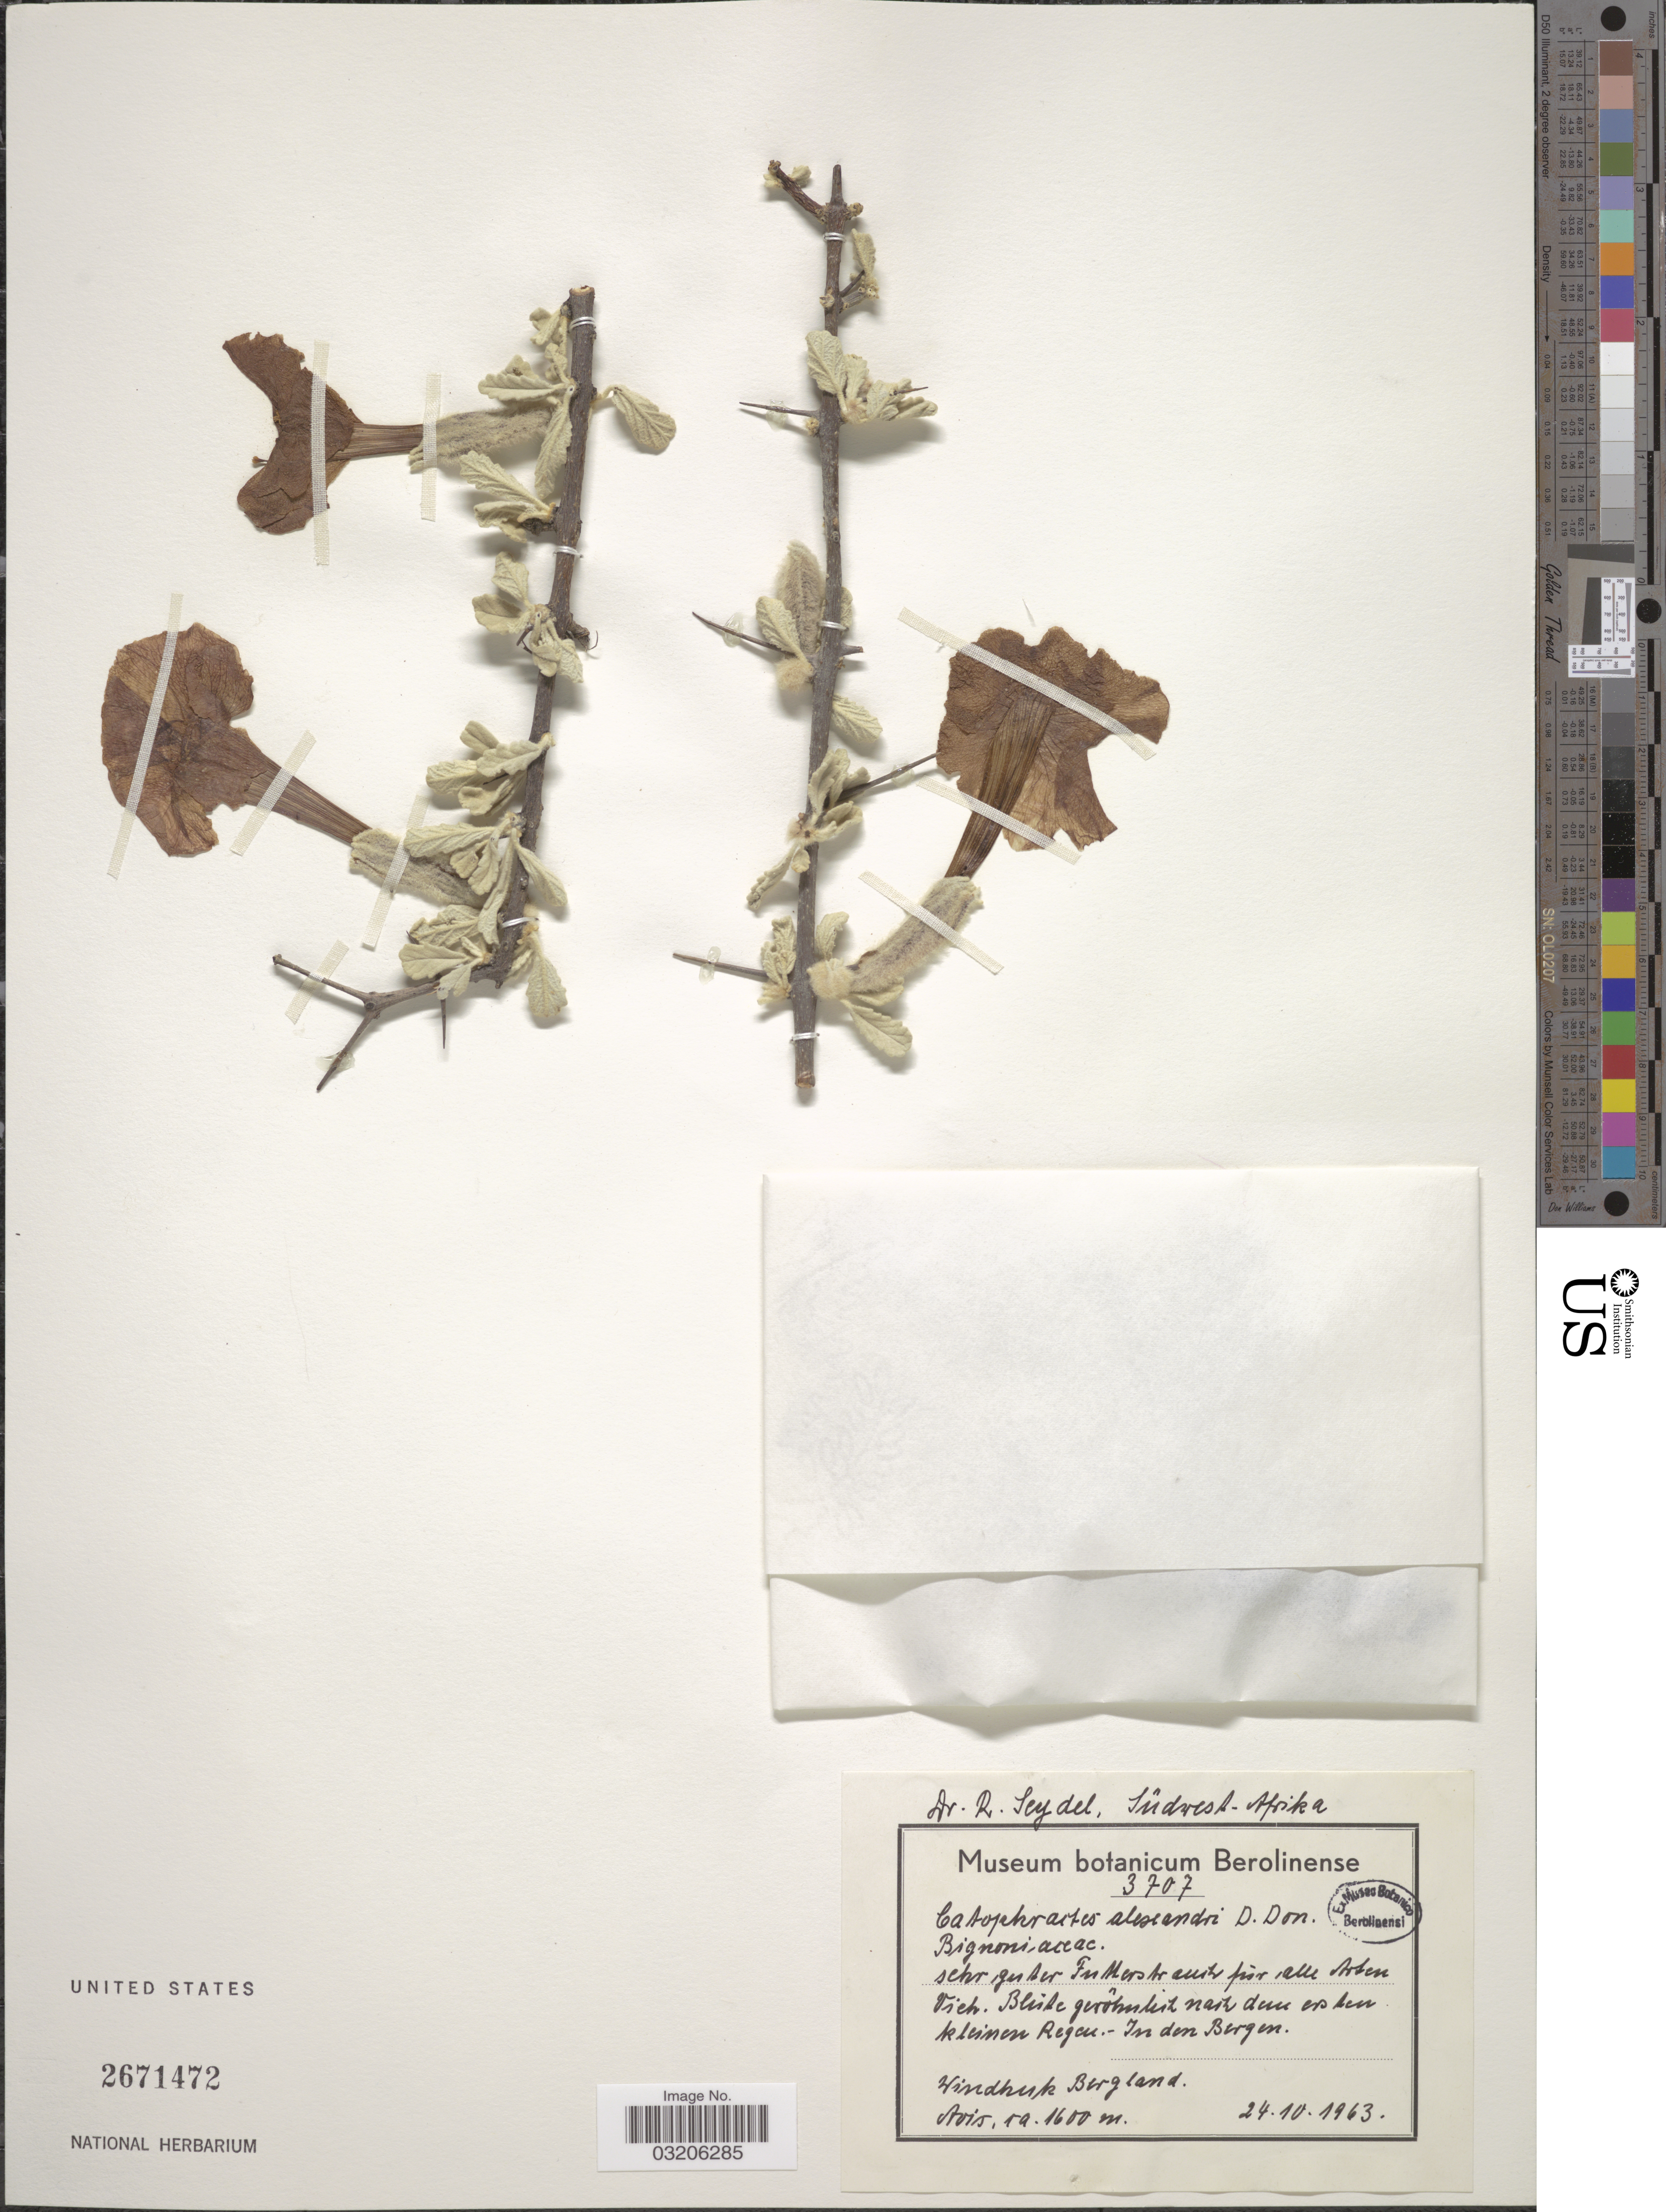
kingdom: Plantae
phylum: Tracheophyta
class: Magnoliopsida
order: Lamiales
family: Bignoniaceae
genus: Catophractes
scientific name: Catophractes alexandri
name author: D. Don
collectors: R. Seydel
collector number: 3707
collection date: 1963-10-24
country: Namibia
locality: Südwest-Afrika. Windhuk Bergland, Avis.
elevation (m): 1600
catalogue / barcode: US 2671472